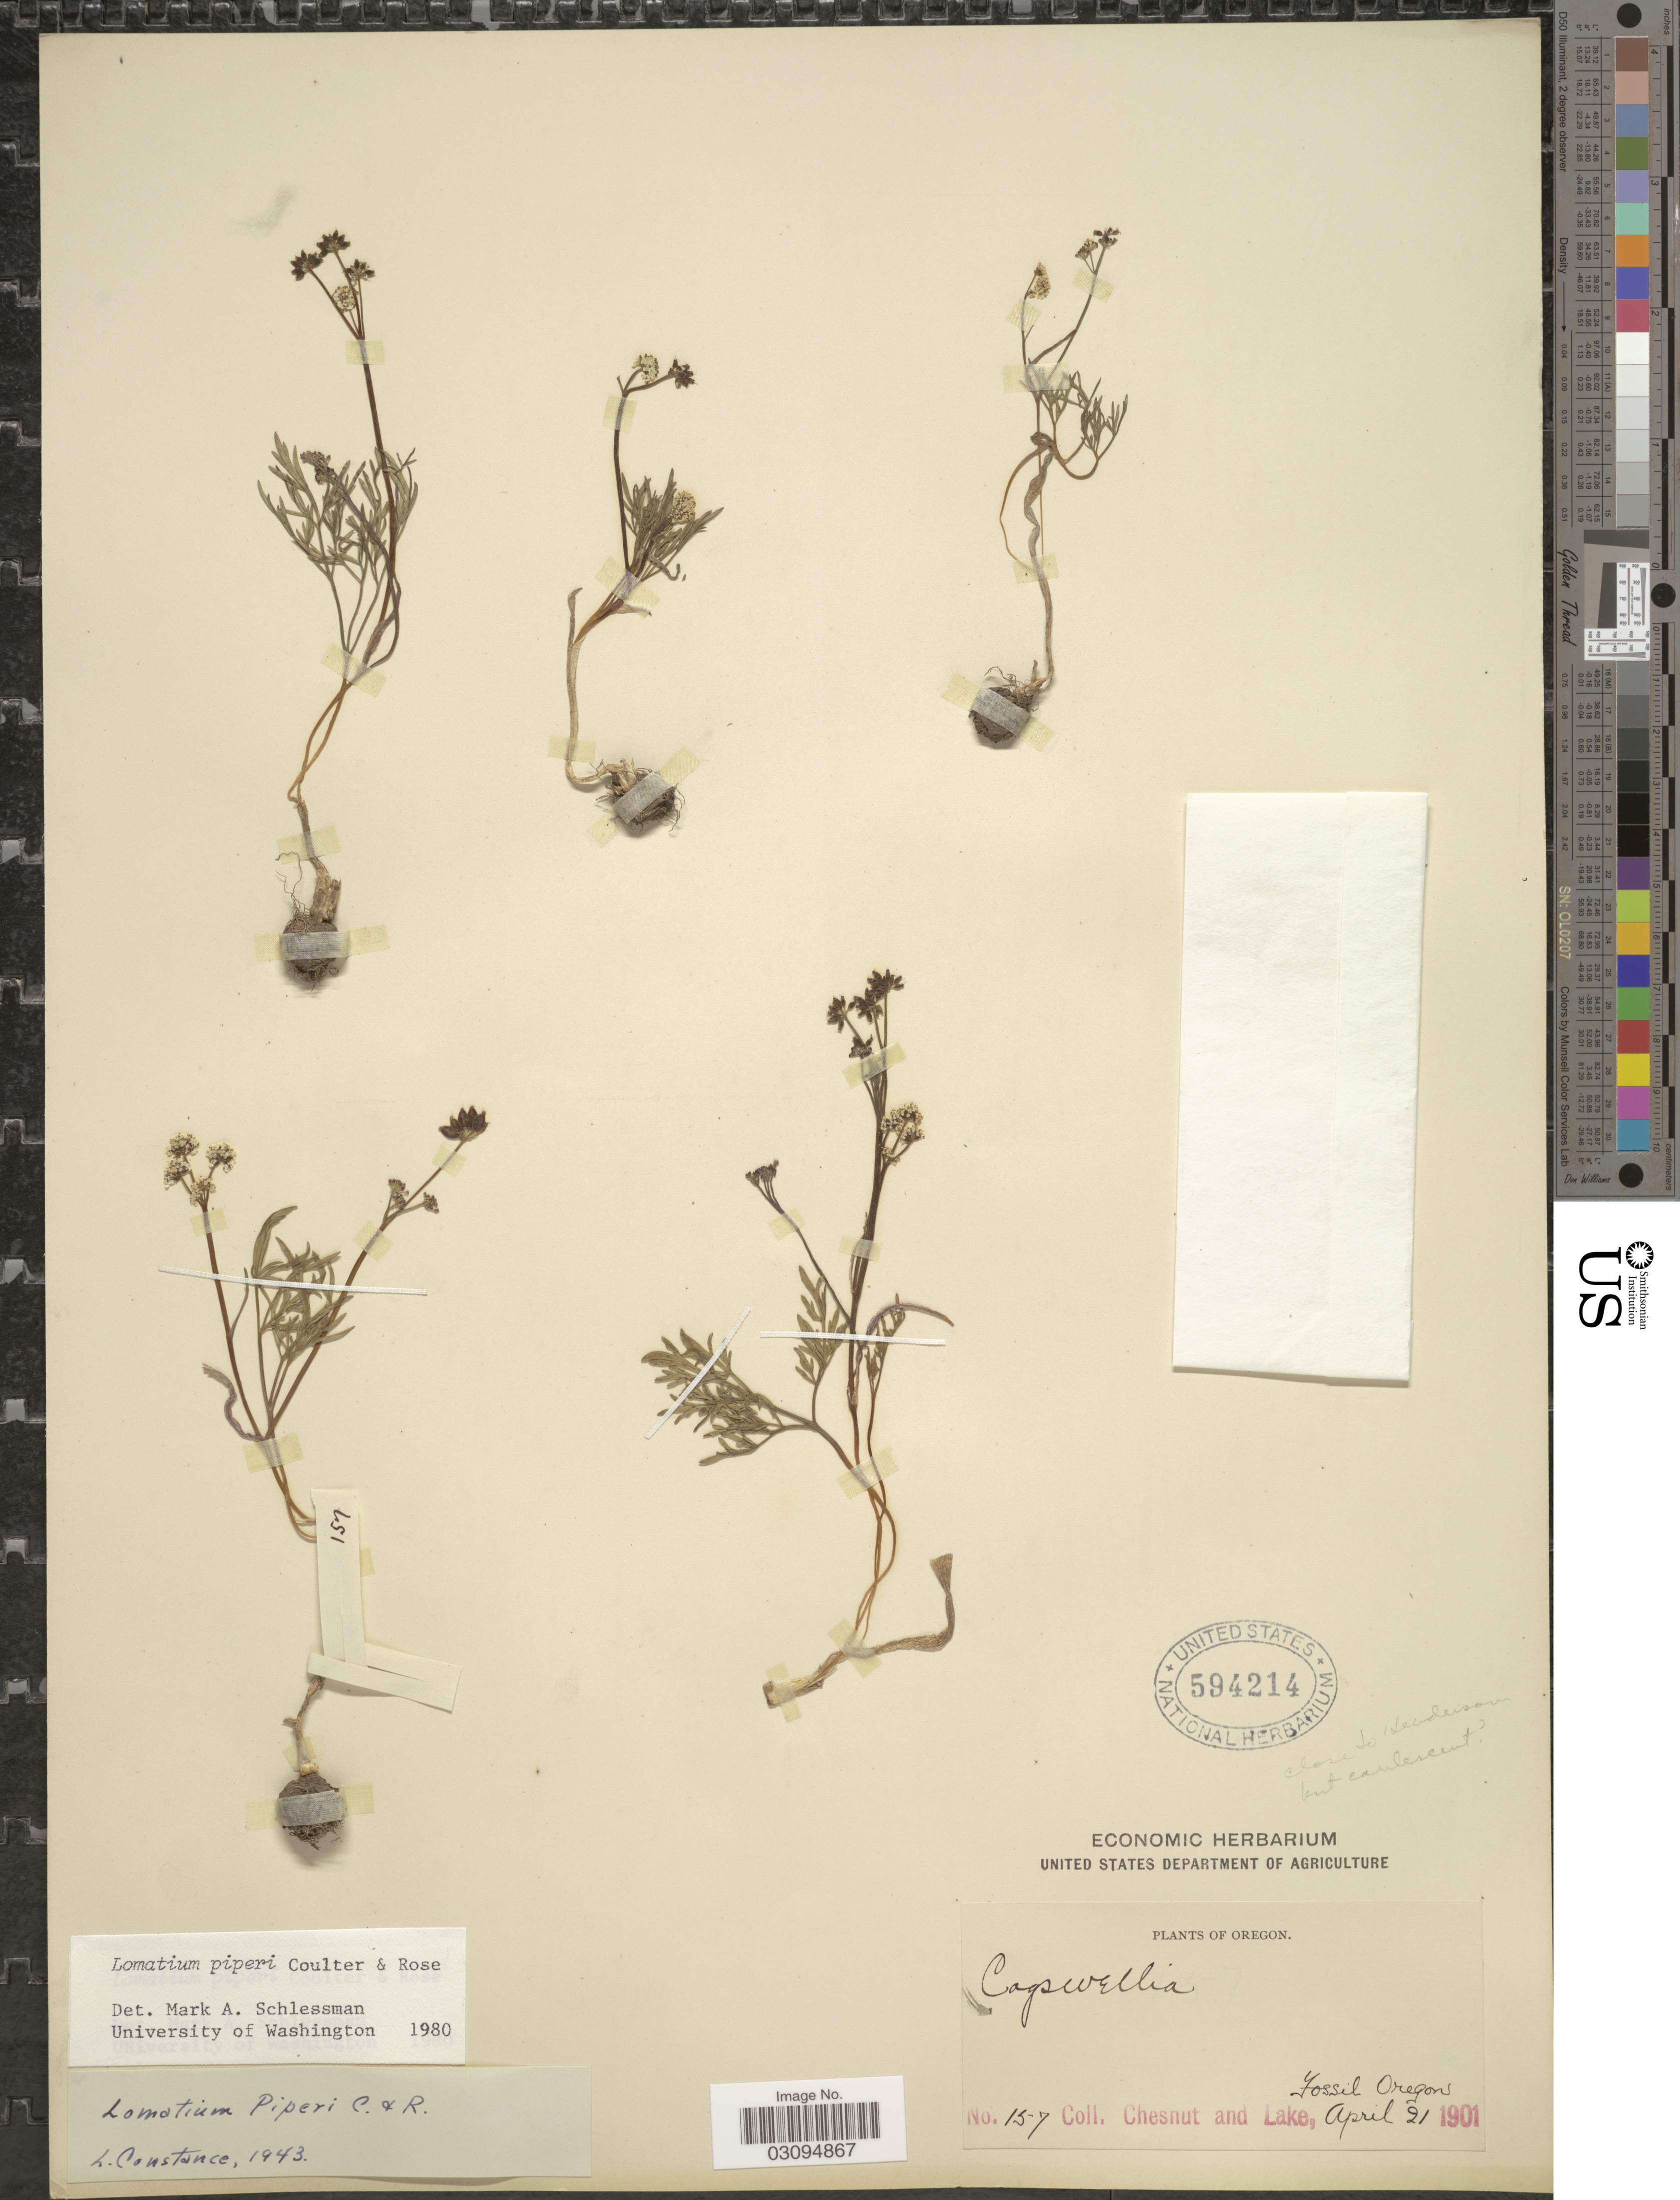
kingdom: Plantae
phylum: Tracheophyta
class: Magnoliopsida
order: Apiales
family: Apiaceae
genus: Lomatium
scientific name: Lomatium piperi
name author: J.M. Coult. & Rose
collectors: Chesnut & Lake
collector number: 157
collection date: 1901-04-21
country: United States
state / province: Oregon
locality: Fossil.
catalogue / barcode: US 594214